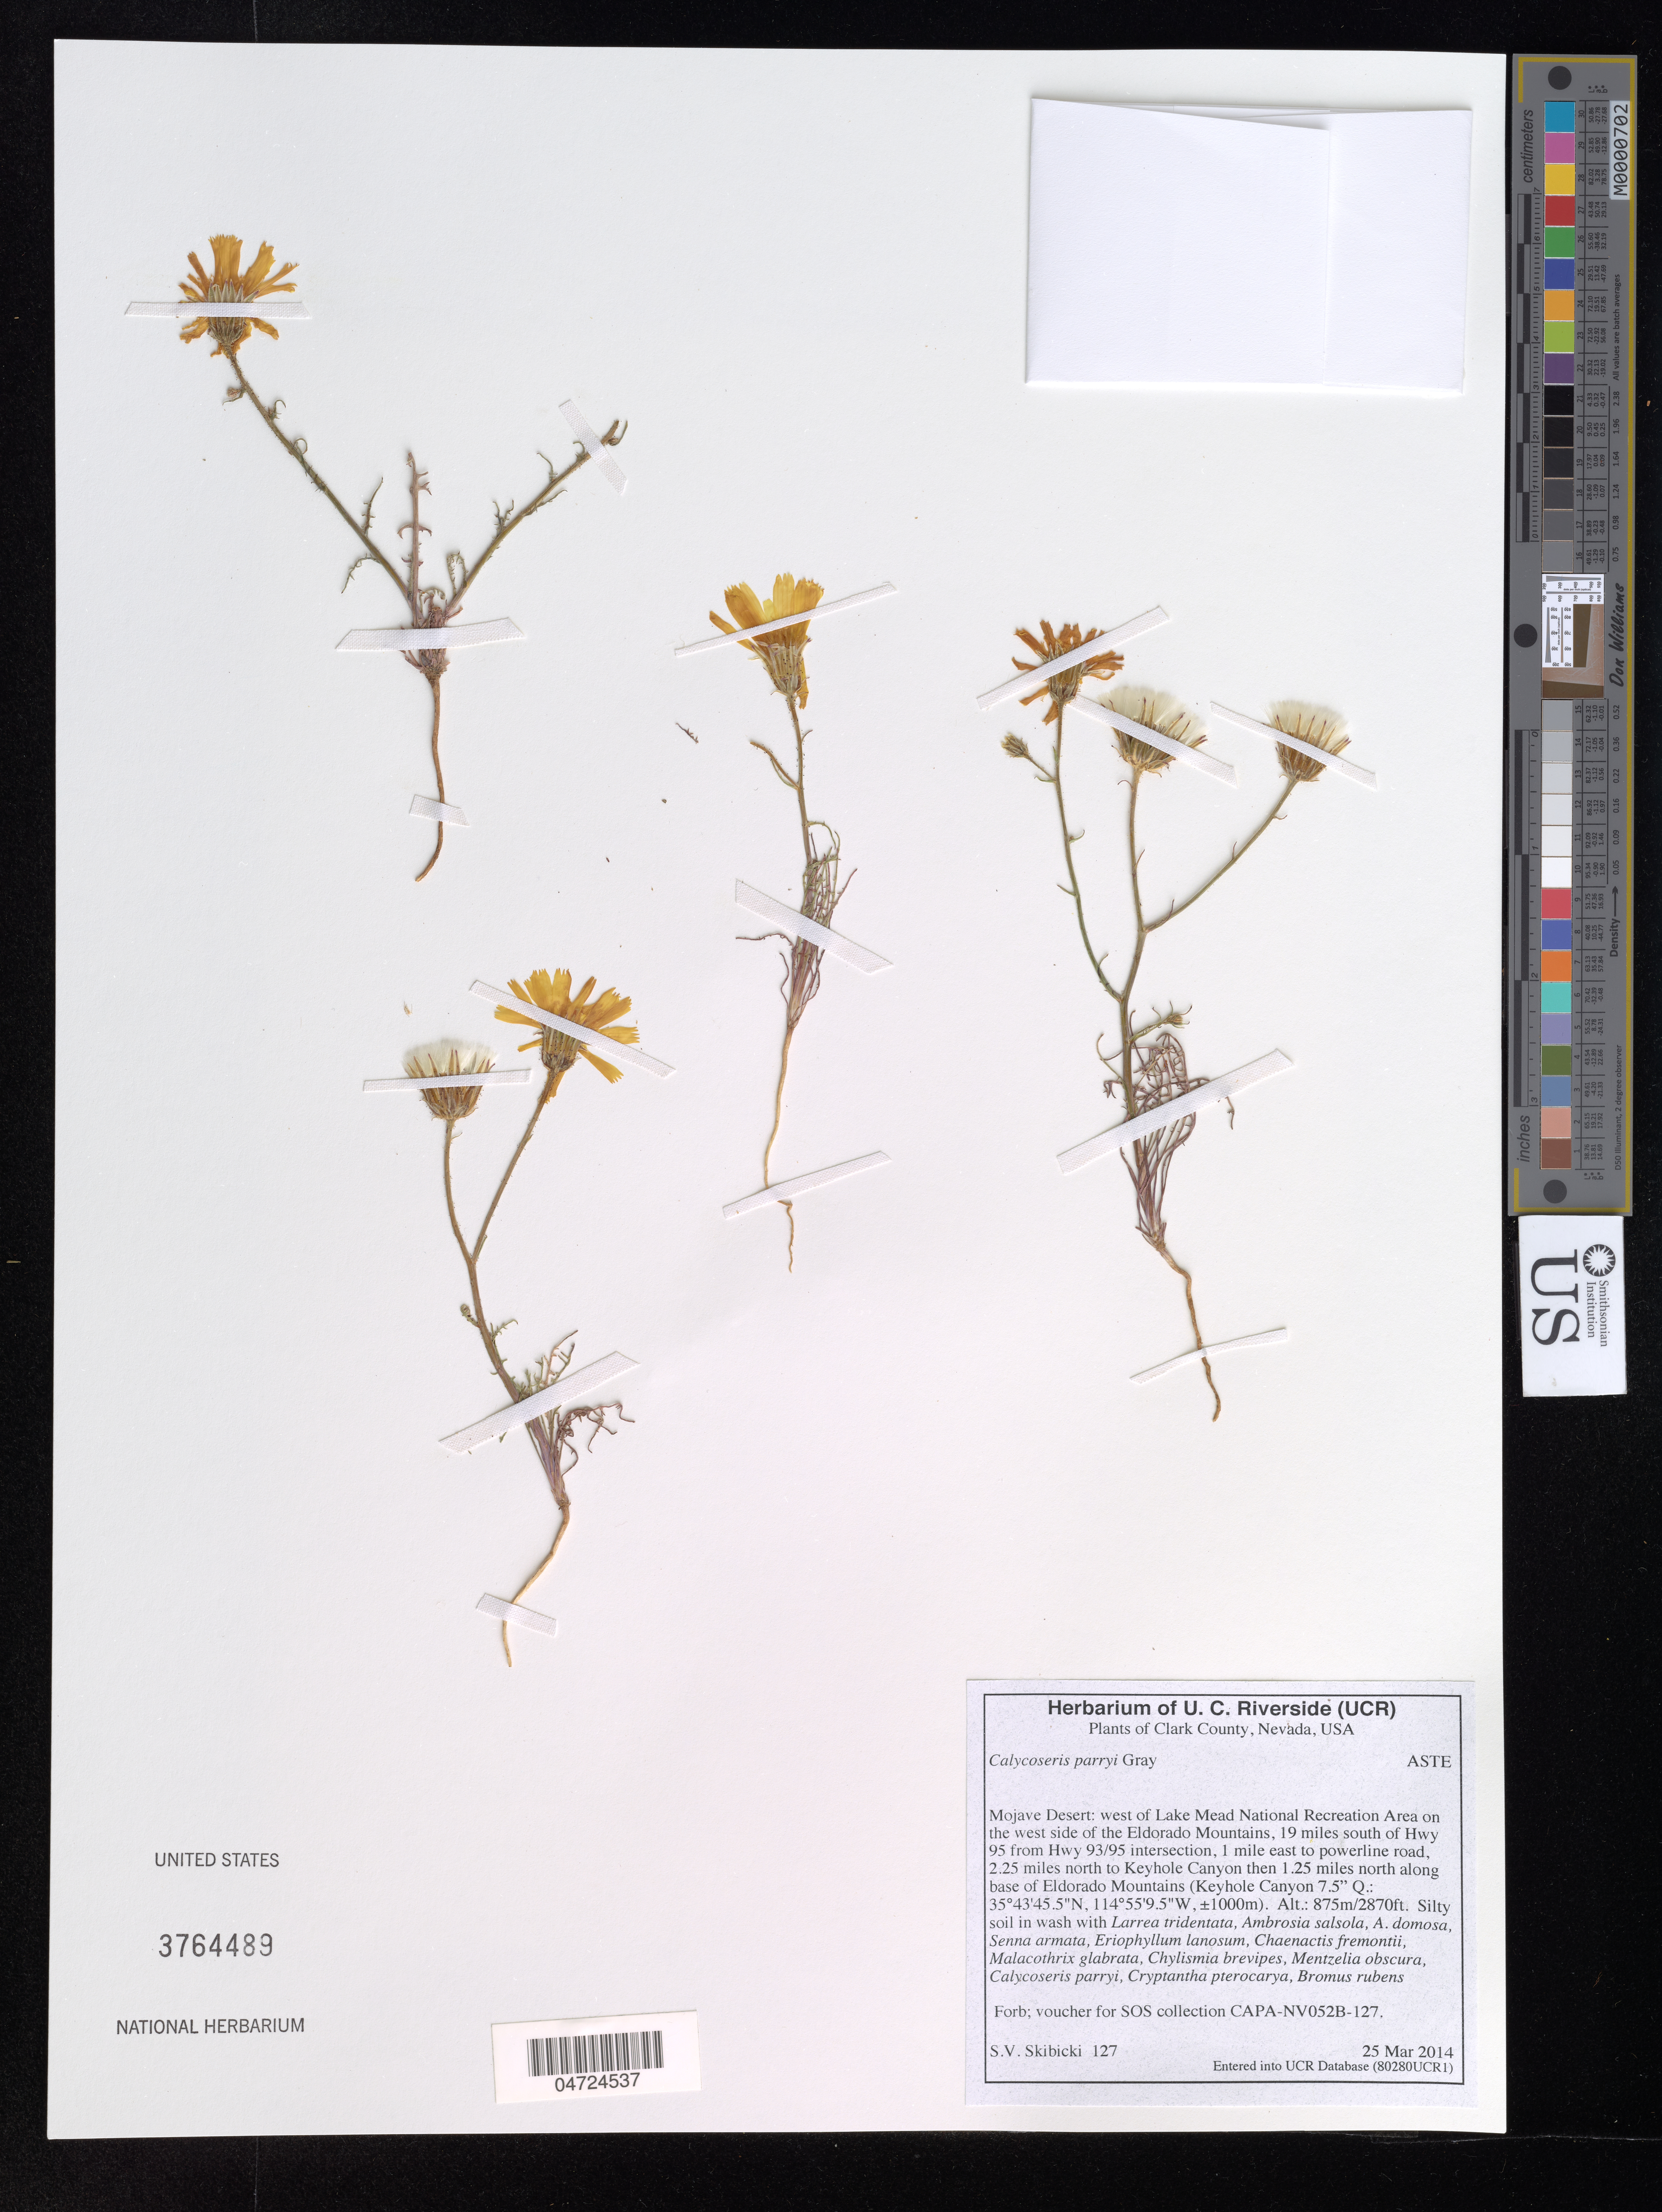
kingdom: Plantae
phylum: Tracheophyta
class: Magnoliopsida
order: Asterales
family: Asteraceae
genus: Calycoseris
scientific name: Calycoseris parryi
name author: A. Gray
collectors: S. Skibicki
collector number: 127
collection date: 2014-03-25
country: United States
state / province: Nevada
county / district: Clark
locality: Clark County. Mojave Desert: west of Lake Mead National Recreation Area on the west side of the Eldorado Mountains, 19 miles south of Hwy 95 from Hwy 93/95 intersection, 1 mile east to powerline road, 2.25 miles north to Keyhole Canyon then 1.25 miles north along base of Eldorado Mountains (Keyhole Canyon 7.5" Q.).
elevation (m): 875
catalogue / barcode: US 3764489